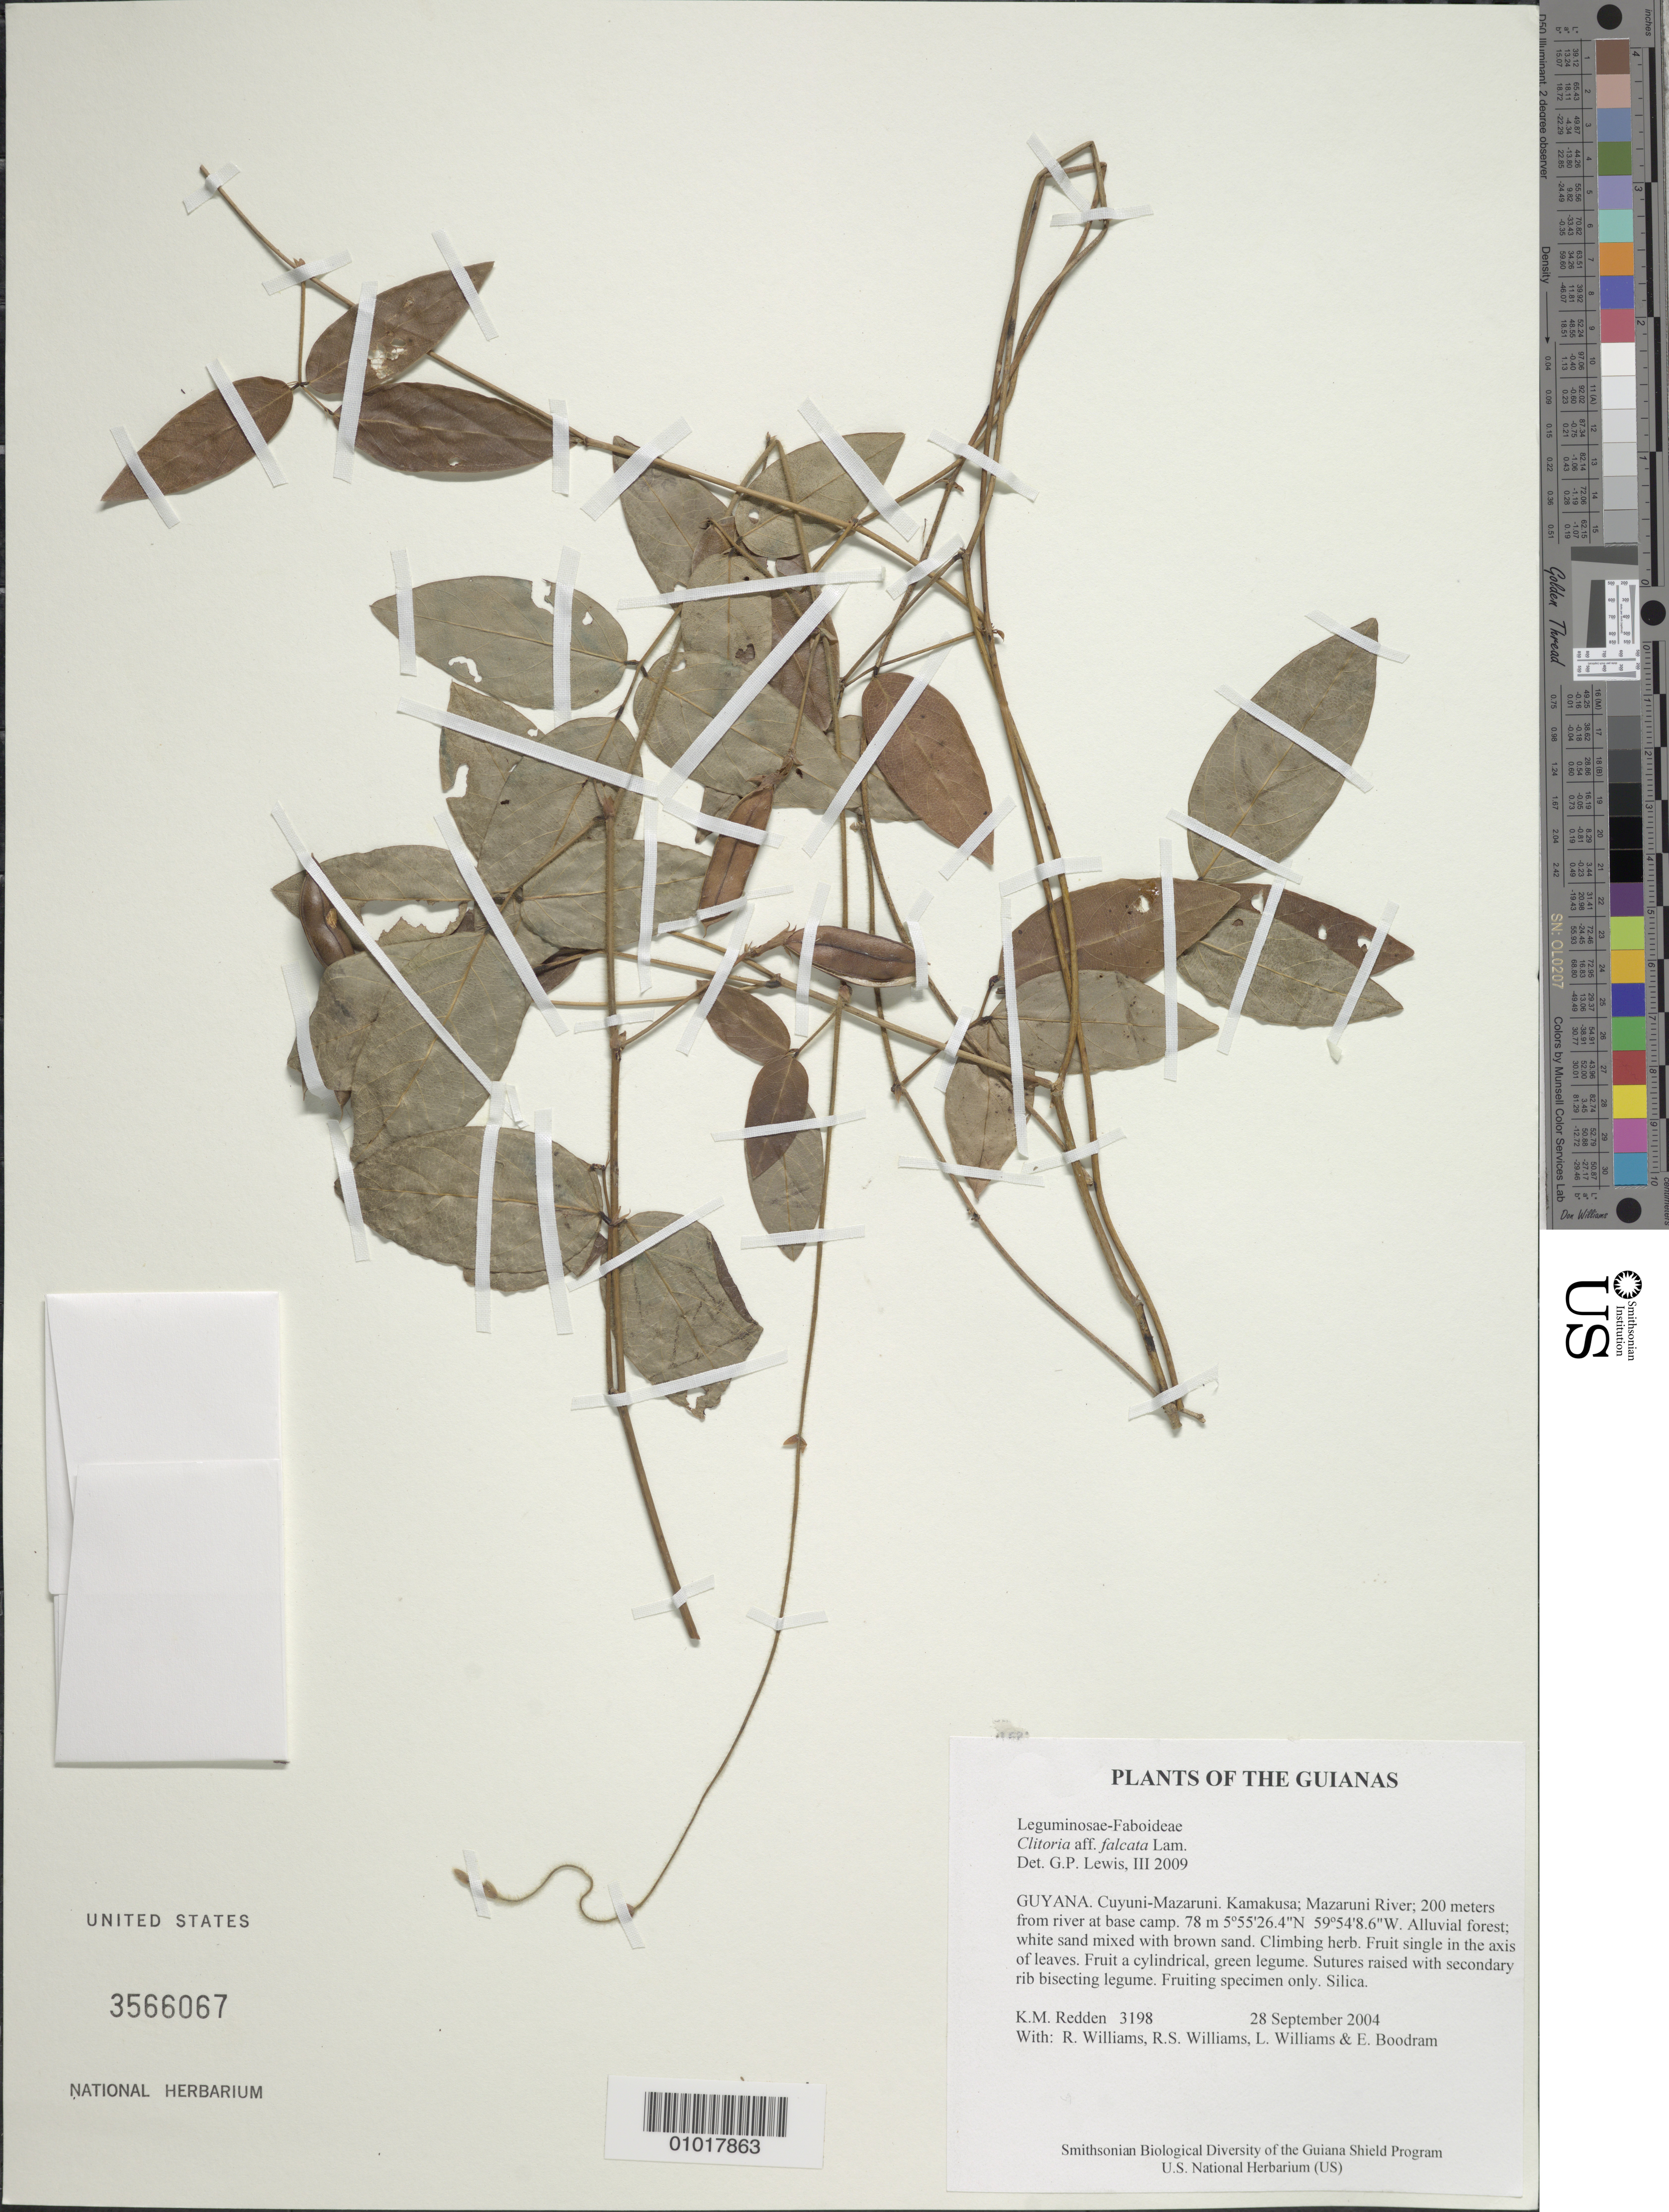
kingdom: Plantae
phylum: Tracheophyta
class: Magnoliopsida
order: Fabales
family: Fabaceae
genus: Clitoria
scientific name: Clitoria falcata var. falcata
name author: Lam.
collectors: K. M. Redden, R. Williams, R. S. Williams, L. Williams & E. Boodram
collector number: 3198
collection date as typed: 28 September 2004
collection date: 2004-09-28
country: Guyana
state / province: Cuyuni-Mazaruni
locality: Kamakusa; Mazaruni River; 200 meters from river at base camp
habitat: Alluvial forest; white sand mixed with brown sand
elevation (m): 78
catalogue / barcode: US 3566067